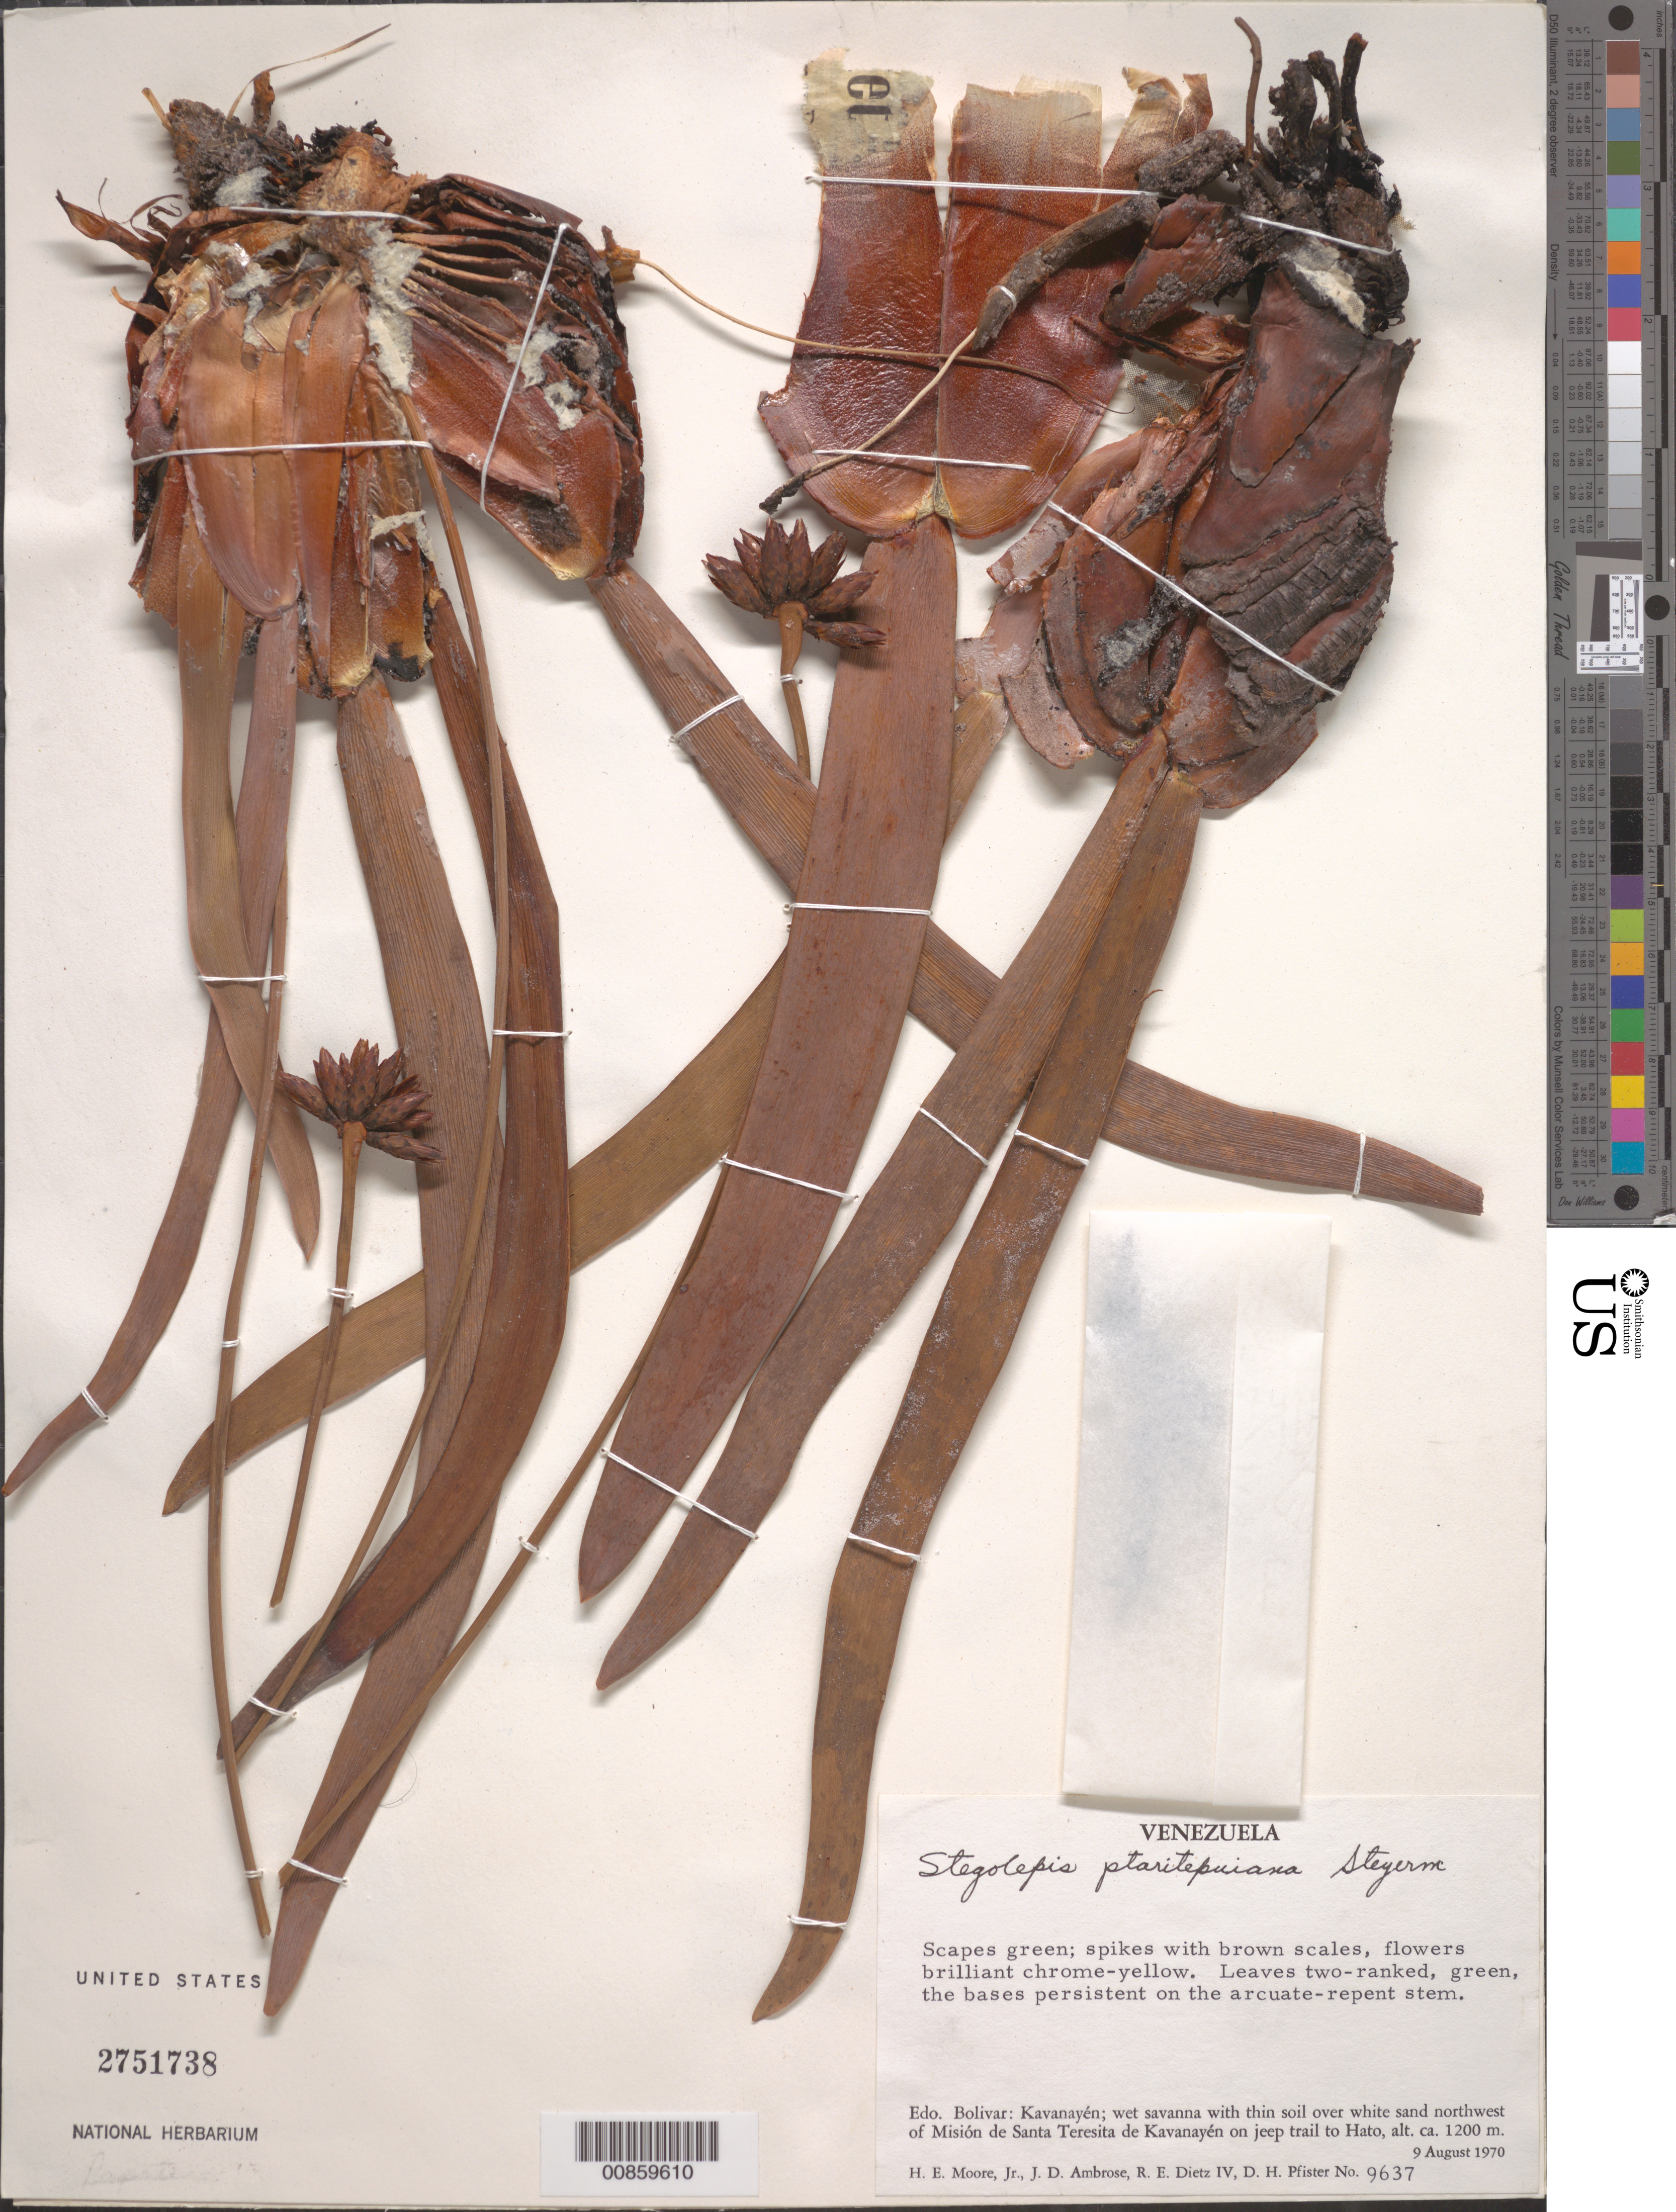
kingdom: Plantae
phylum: Tracheophyta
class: Liliopsida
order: Poales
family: Rapateaceae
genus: Stegolepis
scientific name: Stegolepis ptaritepuiensis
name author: Steyerm.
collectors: H. E. Moore, J. D. Ambrose, R. Dietz & D. H. Pfister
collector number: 9637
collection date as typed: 9-Aug-70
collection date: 1970-08-09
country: Venezuela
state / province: Bolívar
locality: Kavanayén, NW of Misión de Santa Teresita de Kavanayén on jeep trail to Hato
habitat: Wet savanna with thin soil over white sand.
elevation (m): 1200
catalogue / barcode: US 2751738